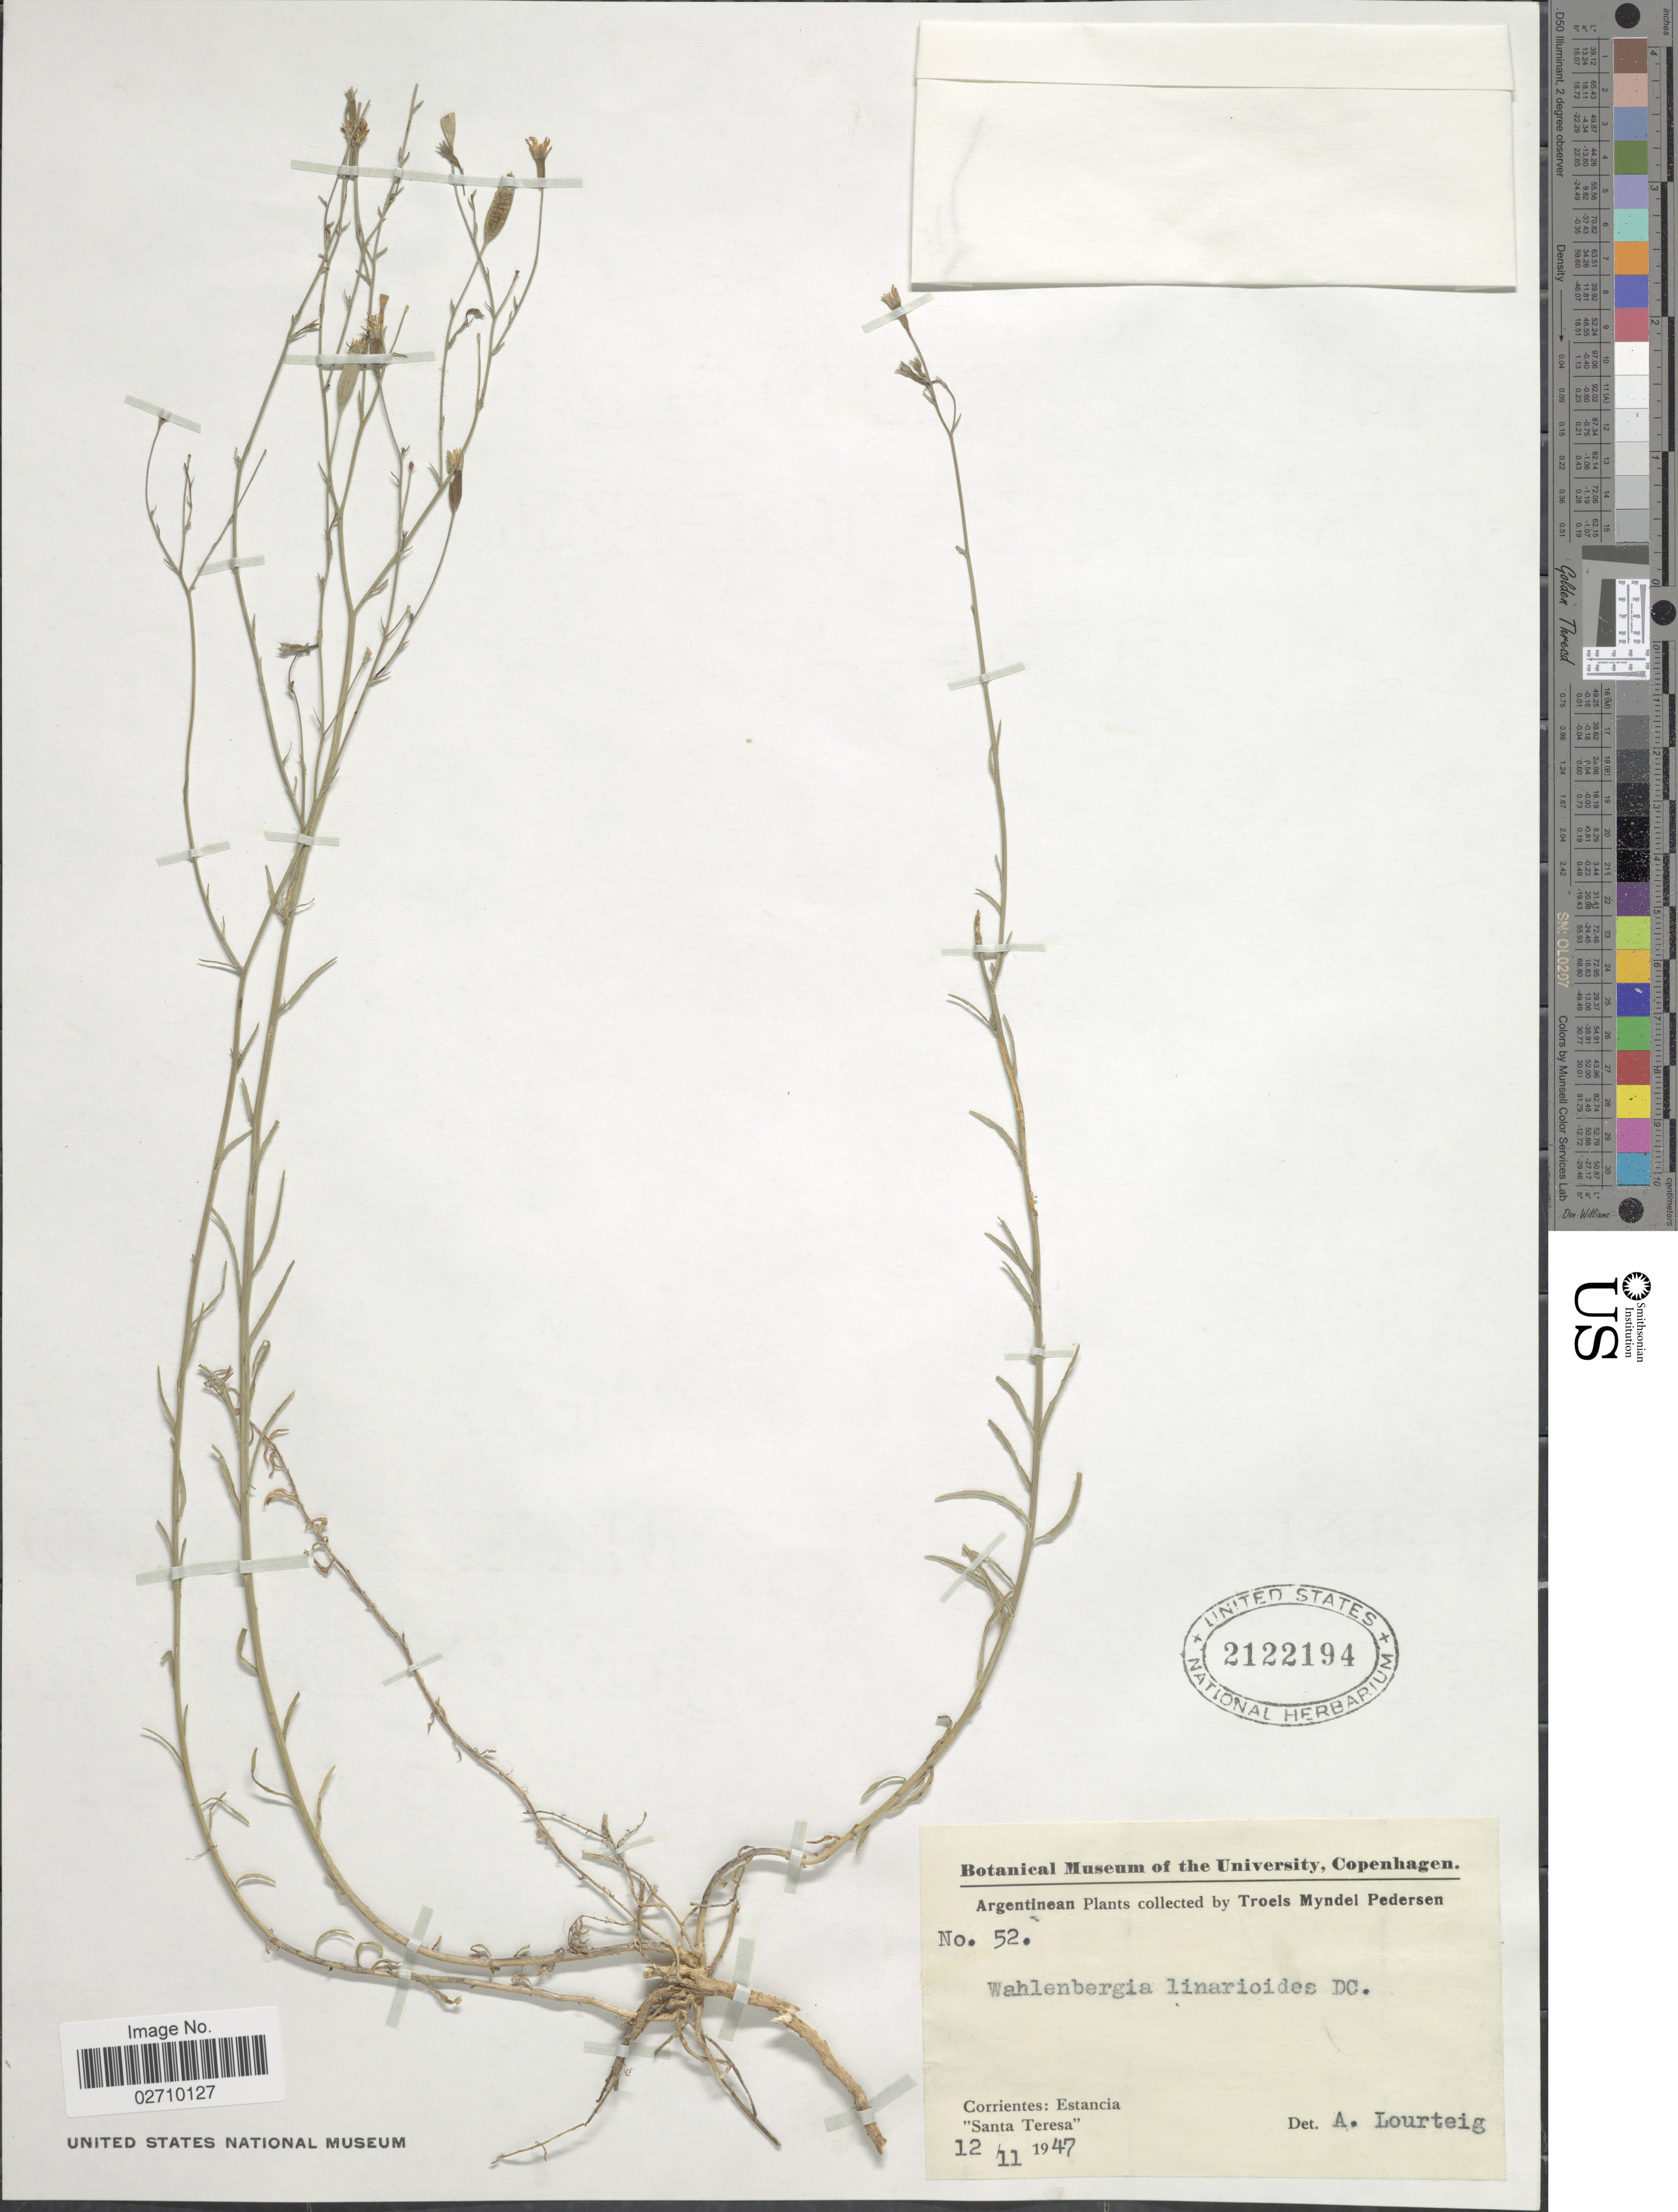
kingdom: Plantae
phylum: Tracheophyta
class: Magnoliopsida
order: Asterales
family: Campanulaceae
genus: Wahlenbergia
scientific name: Wahlenbergia linarioides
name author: (Lam.) A. DC.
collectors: T. Pederson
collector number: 52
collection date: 1947-11-12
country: Argentina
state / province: Corrientes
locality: Santa Teresa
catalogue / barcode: US 2122194